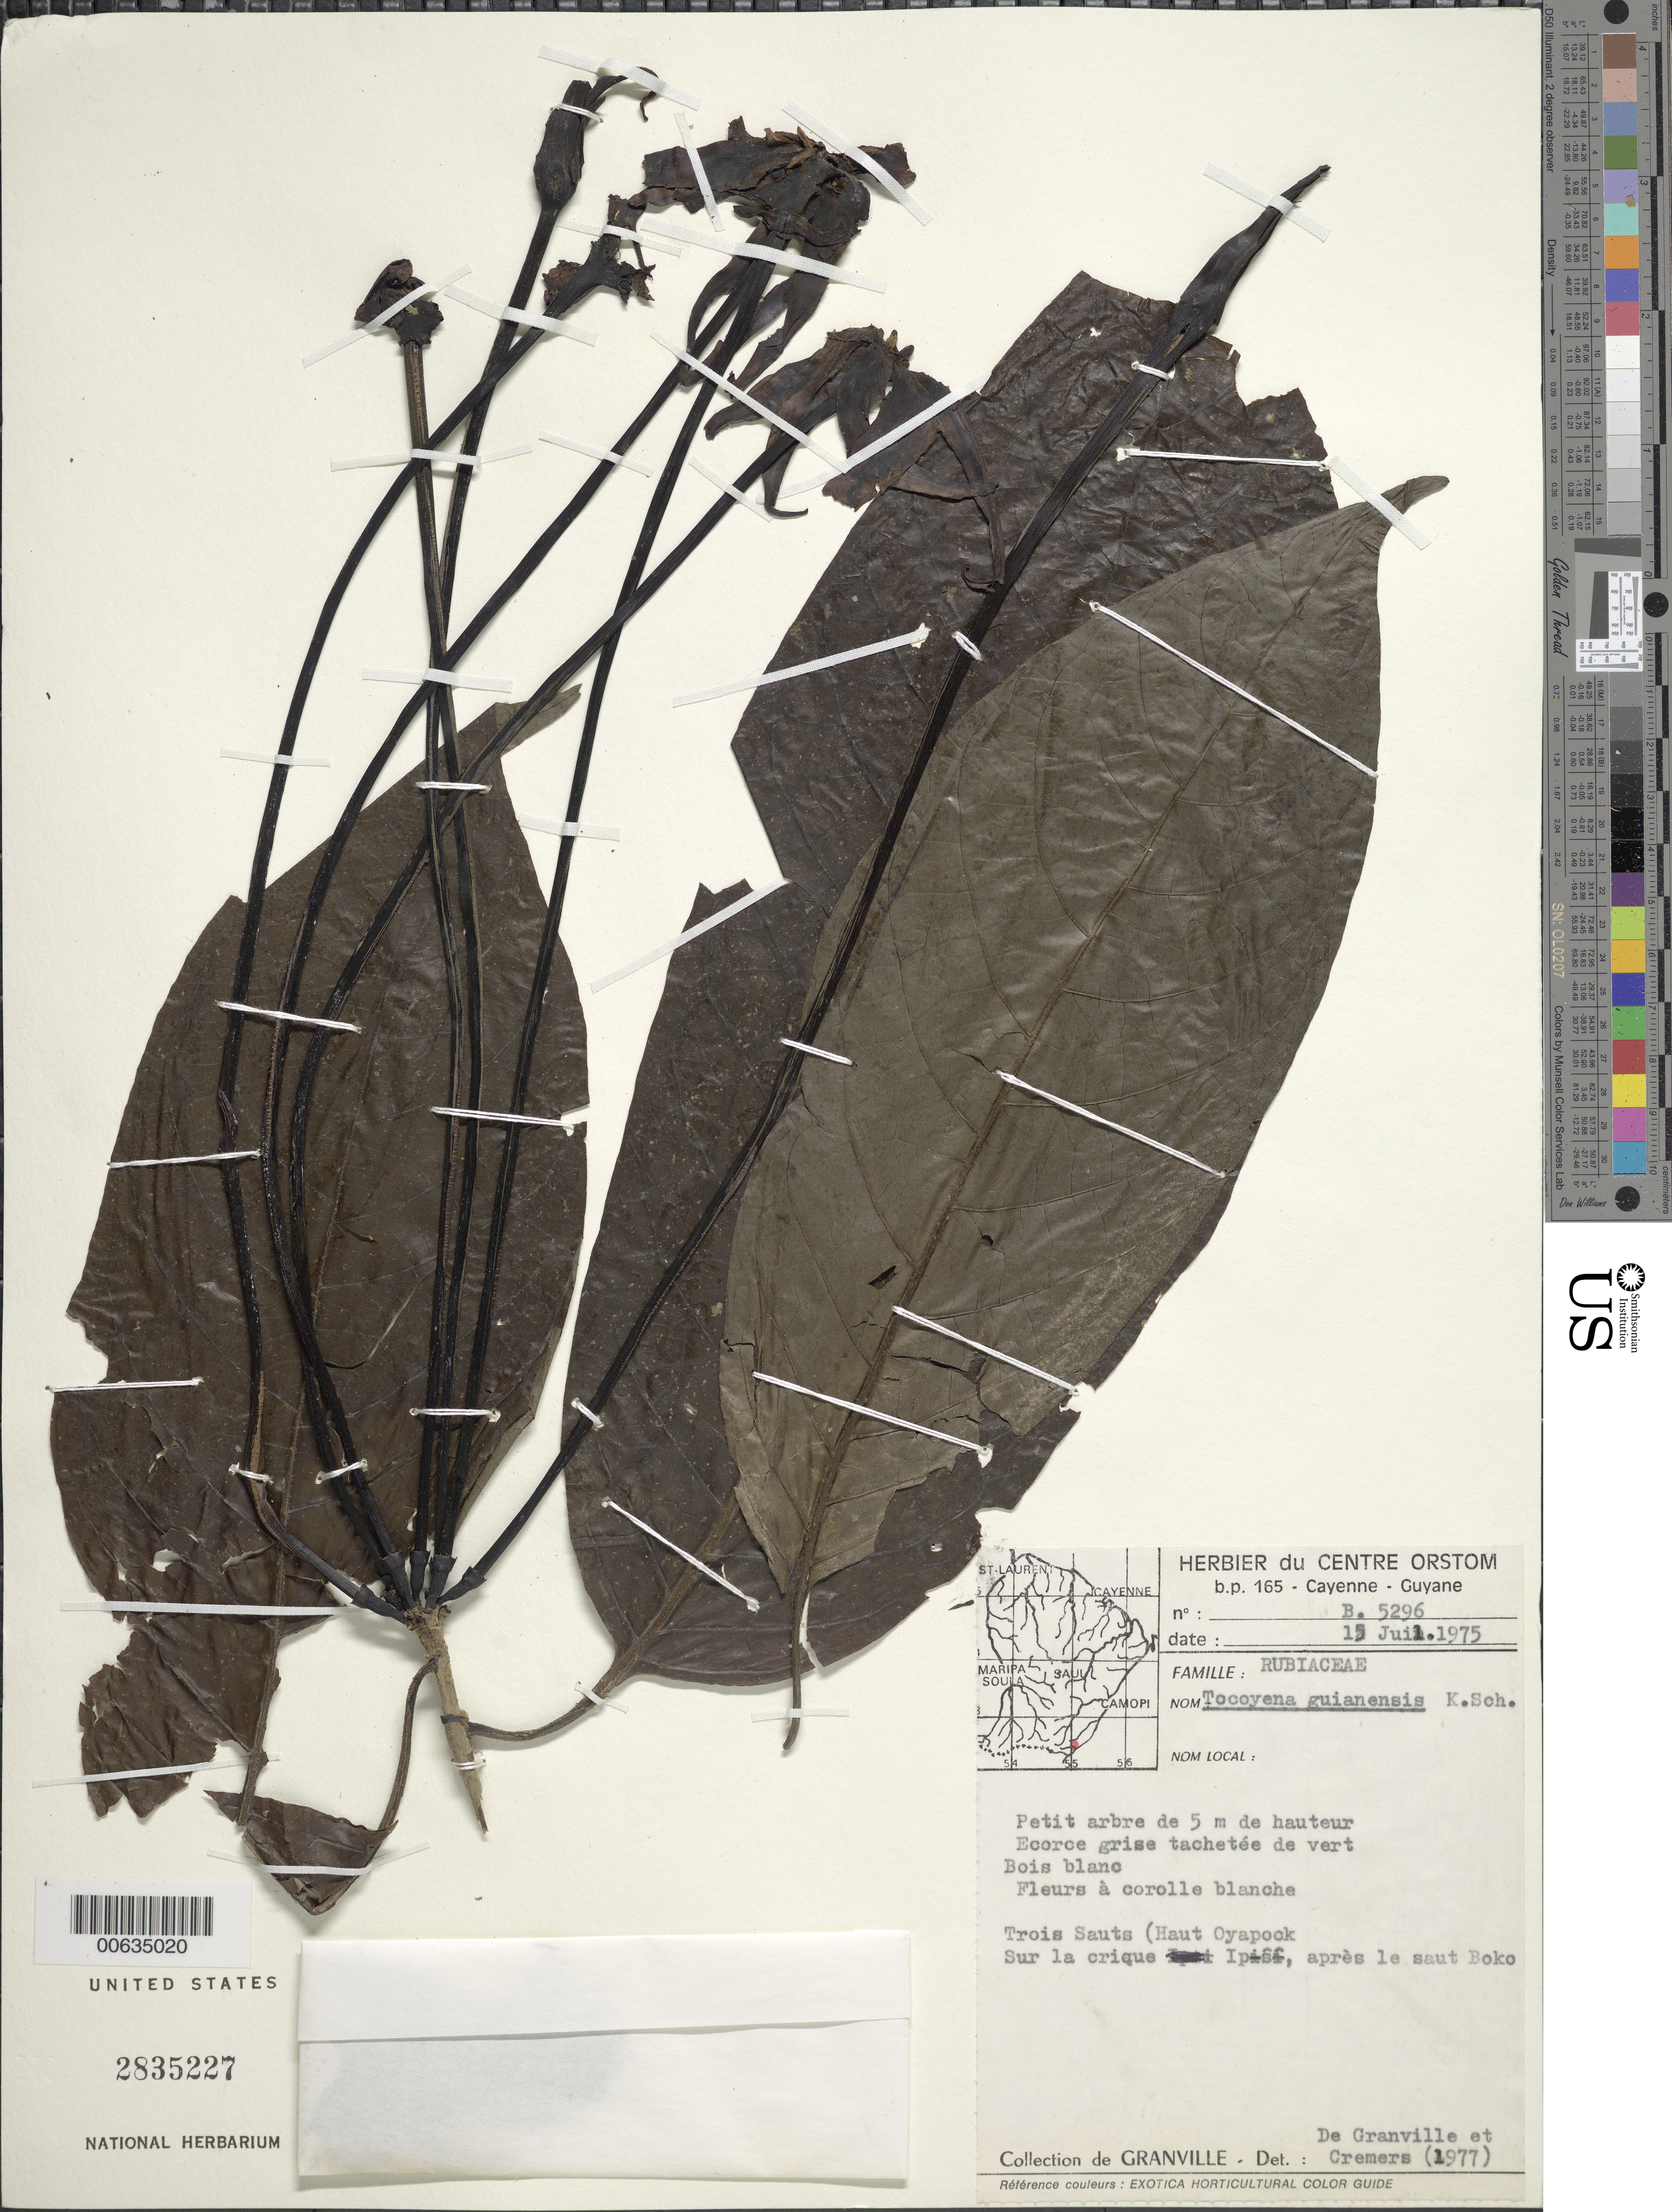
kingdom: Plantae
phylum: Tracheophyta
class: Magnoliopsida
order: Gentianales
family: Rubiaceae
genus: Tocoyena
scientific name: Tocoyena guianensis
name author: K. Schum.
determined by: Granville, J. J.; Cremers, G.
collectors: J.-J. de Granville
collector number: B 5296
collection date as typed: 15-Nov-75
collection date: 1975-11-15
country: French Guiana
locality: Trois Sauts (Haut Oyapock)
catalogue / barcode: US 2835227